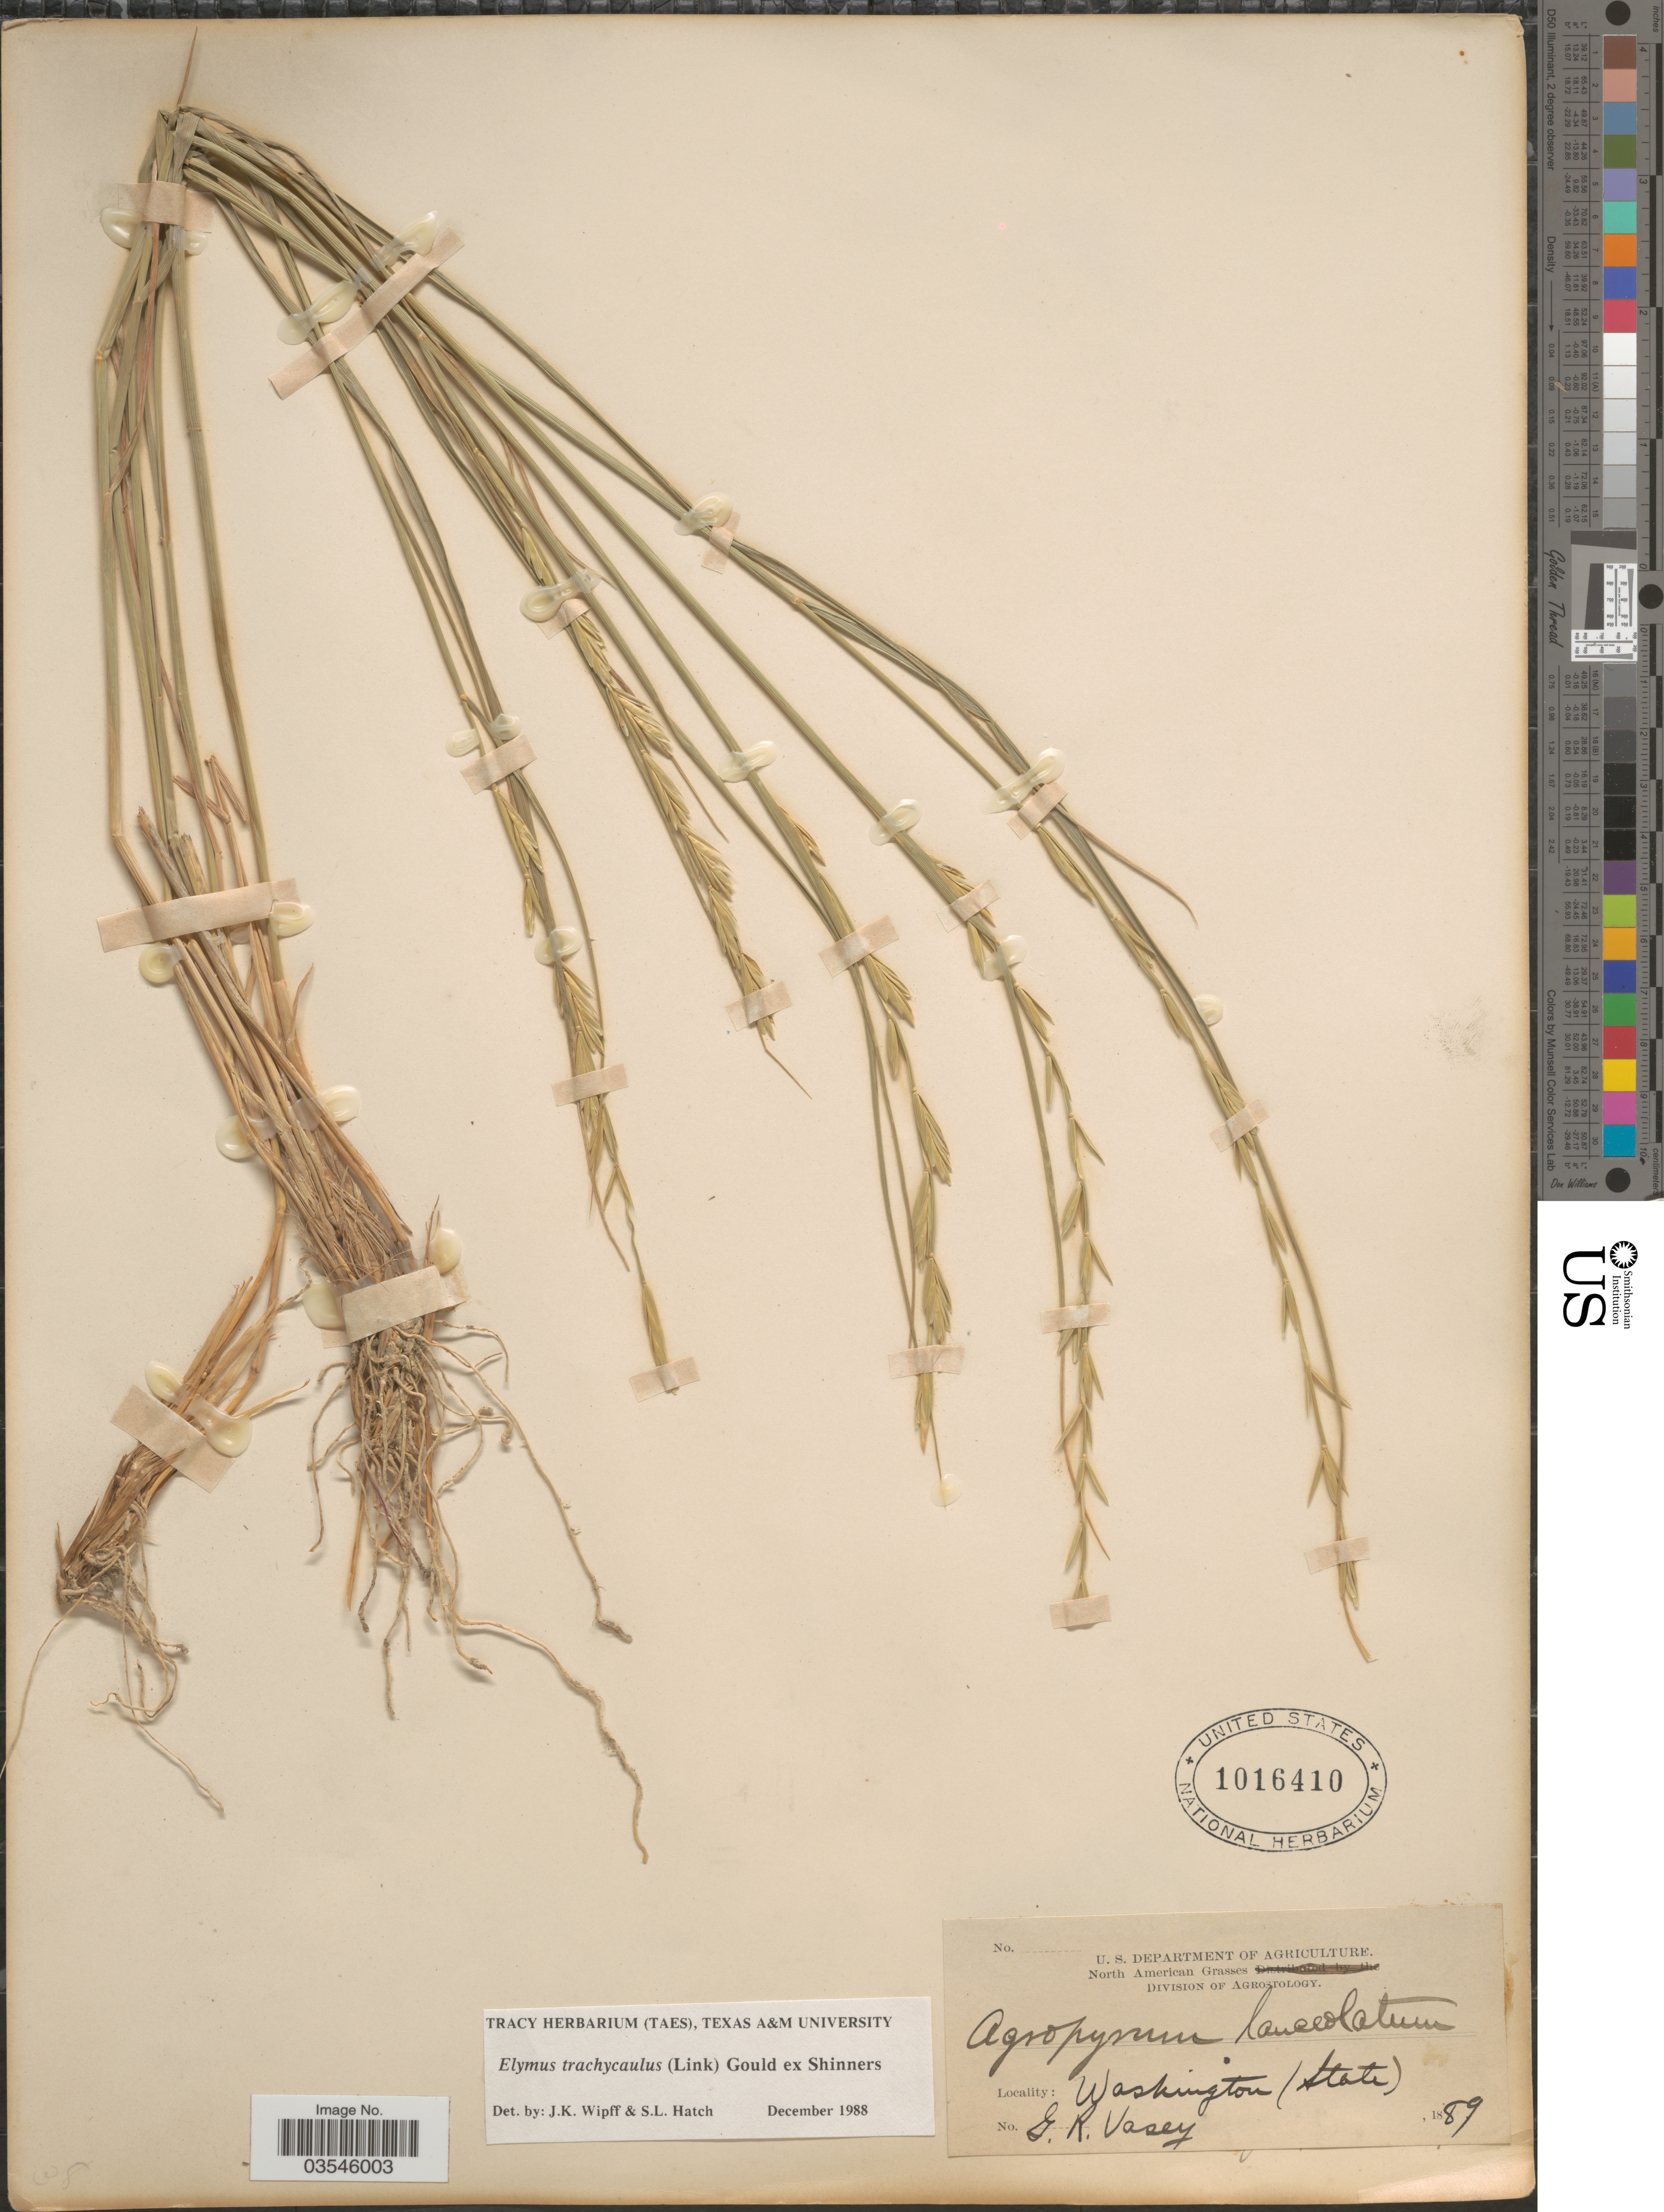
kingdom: Plantae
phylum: Tracheophyta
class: Liliopsida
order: Poales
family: Poaceae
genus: Elymus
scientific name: Elymus trachycaulus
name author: (Link) Gould ex Shinners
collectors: G. R. Vasey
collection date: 1889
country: United States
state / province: Washington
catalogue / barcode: US 1016410